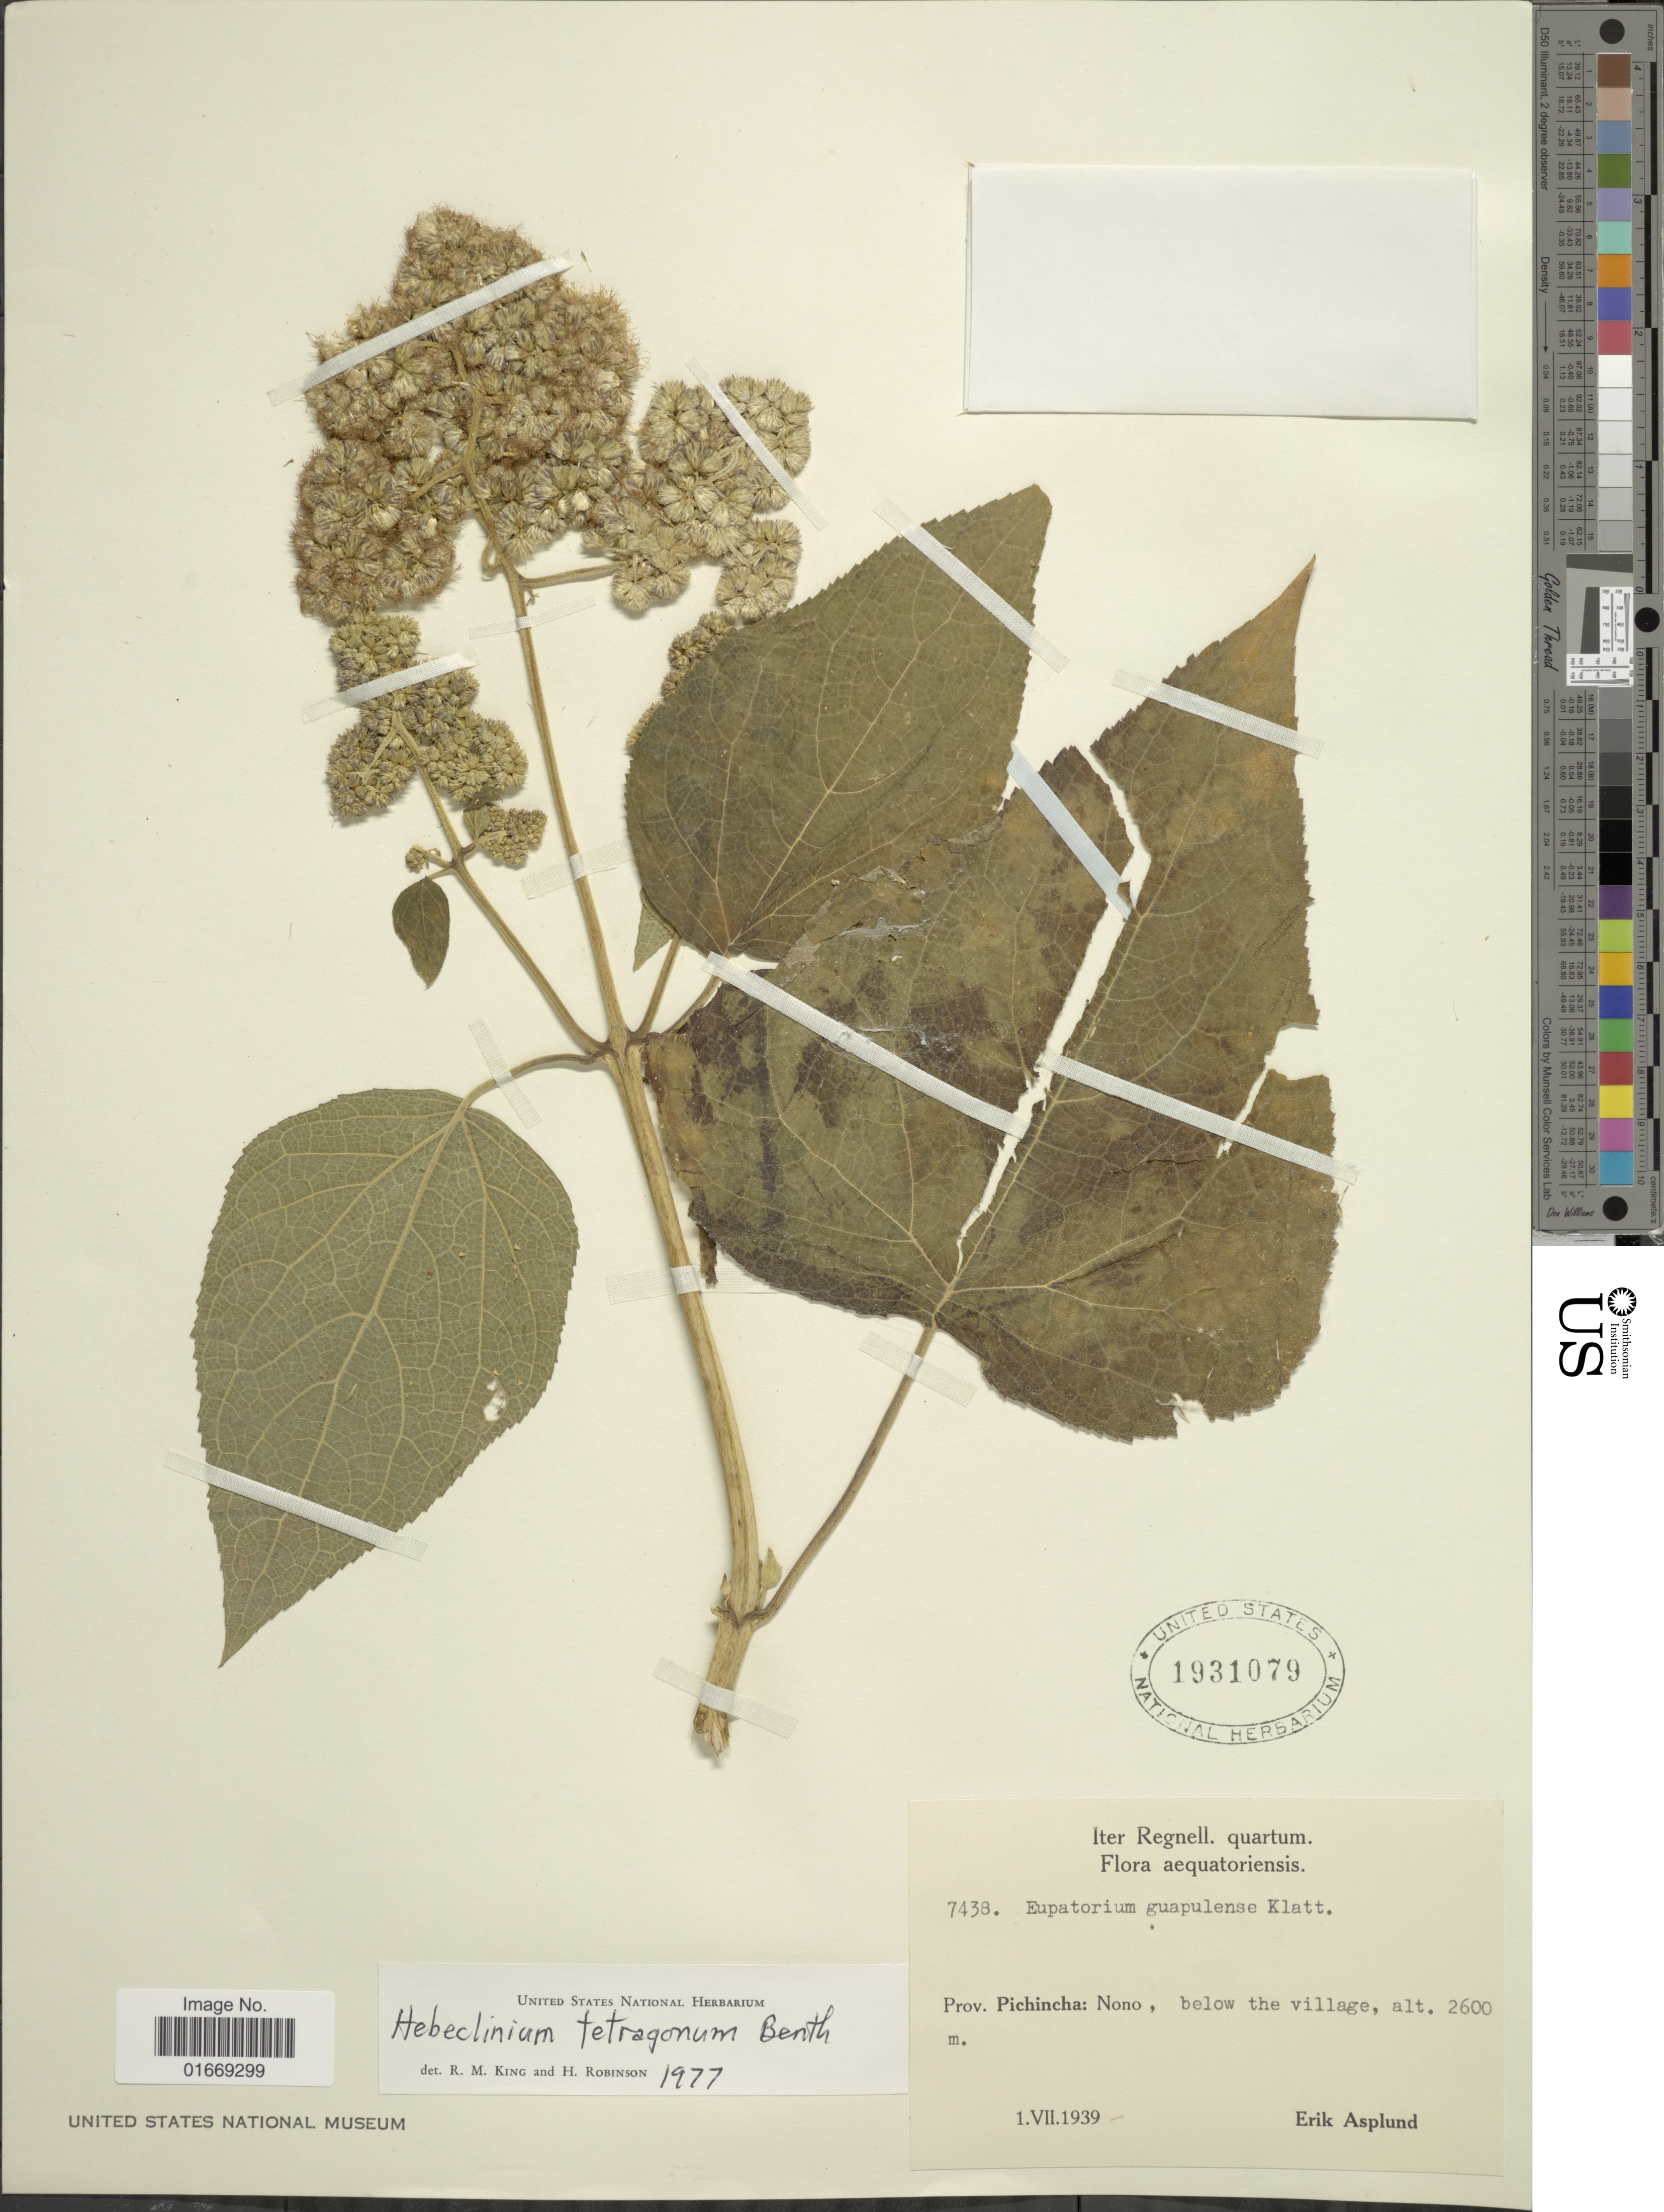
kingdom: Plantae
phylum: Tracheophyta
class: Magnoliopsida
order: Asterales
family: Asteraceae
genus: Hebeclinium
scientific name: Hebeclinium tetragonum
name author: Benth.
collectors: E. Asplund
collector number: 7438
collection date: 1939-07-01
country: Ecuador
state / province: Pichincha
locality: Prov. Pichincha: Nono, below the village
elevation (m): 2600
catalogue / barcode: US 1931079